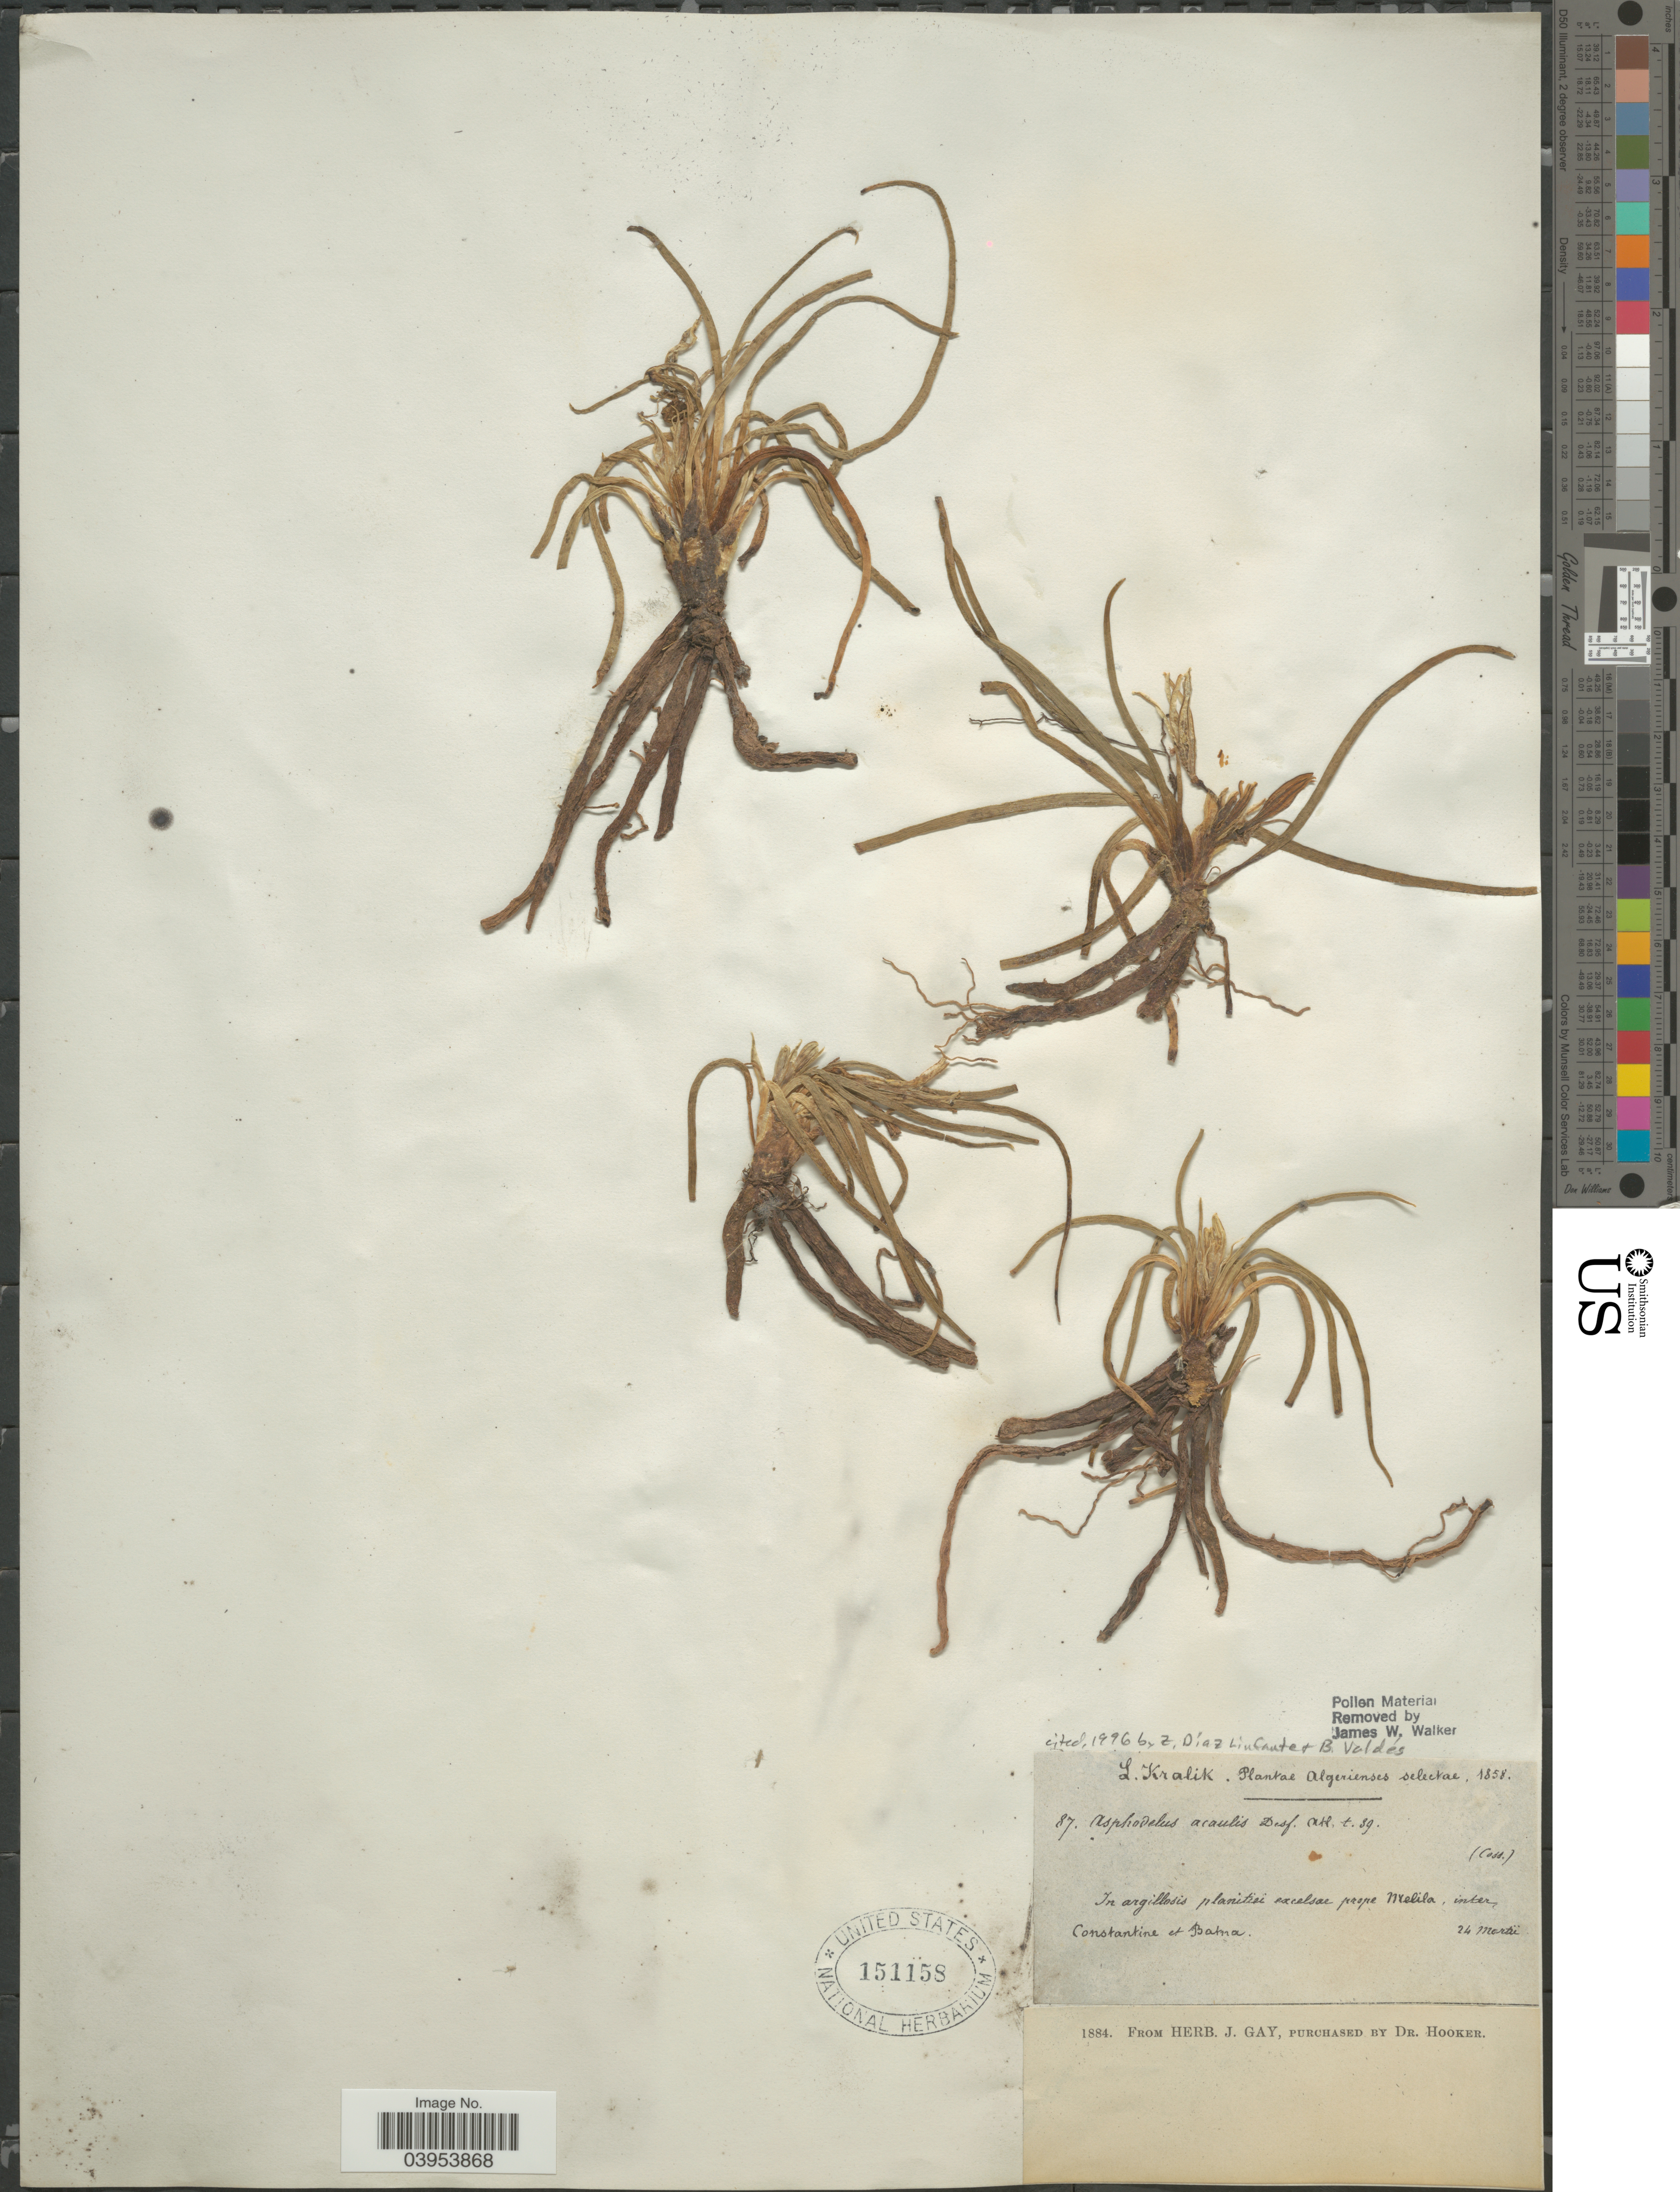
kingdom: Plantae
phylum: Tracheophyta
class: Liliopsida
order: Asparagales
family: Asphodelaceae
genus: Asphodelus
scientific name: Asphodelus acaulis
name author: Desf.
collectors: L. Kralik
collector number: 87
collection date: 1858-03-24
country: Algeria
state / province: Batna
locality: In argillosis planitici excelsae prope Melila, inter Constantine et Batna.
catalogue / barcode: US 151158